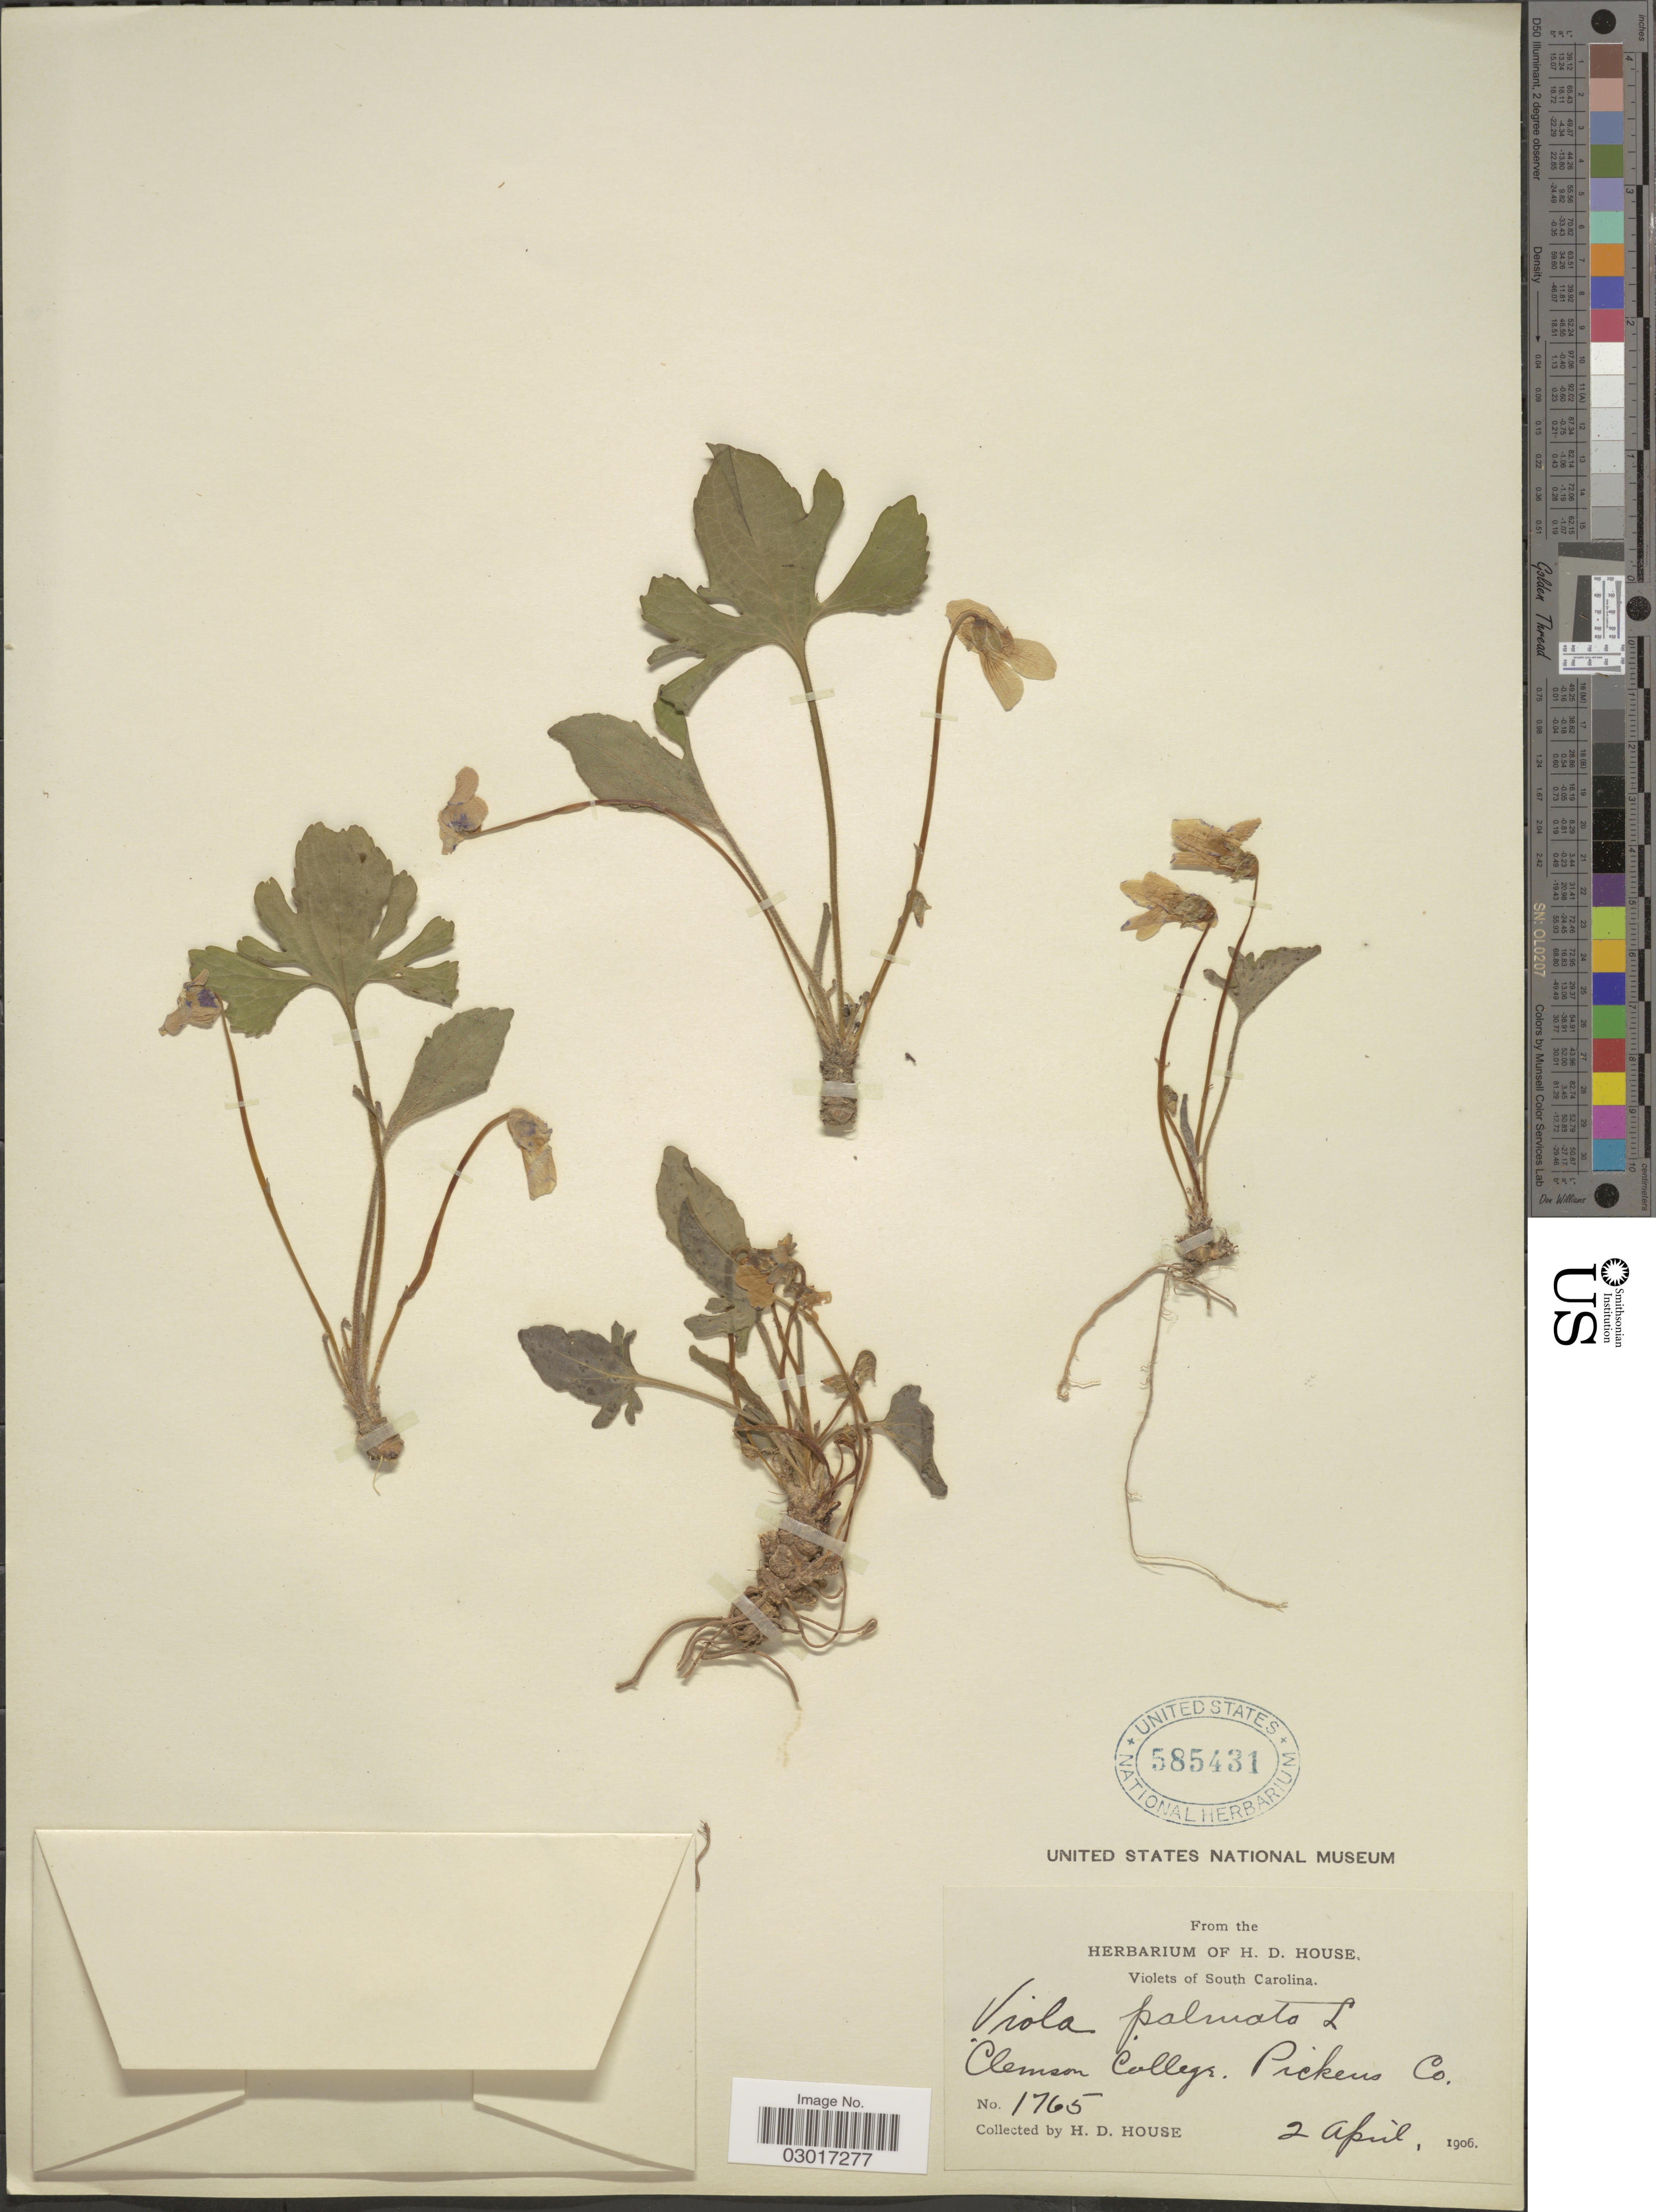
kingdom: Plantae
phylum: Tracheophyta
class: Magnoliopsida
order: Malpighiales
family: Violaceae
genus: Viola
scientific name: Viola triloba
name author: Schwein.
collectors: H. D. House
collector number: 1765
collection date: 1906-04-02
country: United States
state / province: South Carolina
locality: Clemson College, Pickens Co.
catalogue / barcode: US 585431